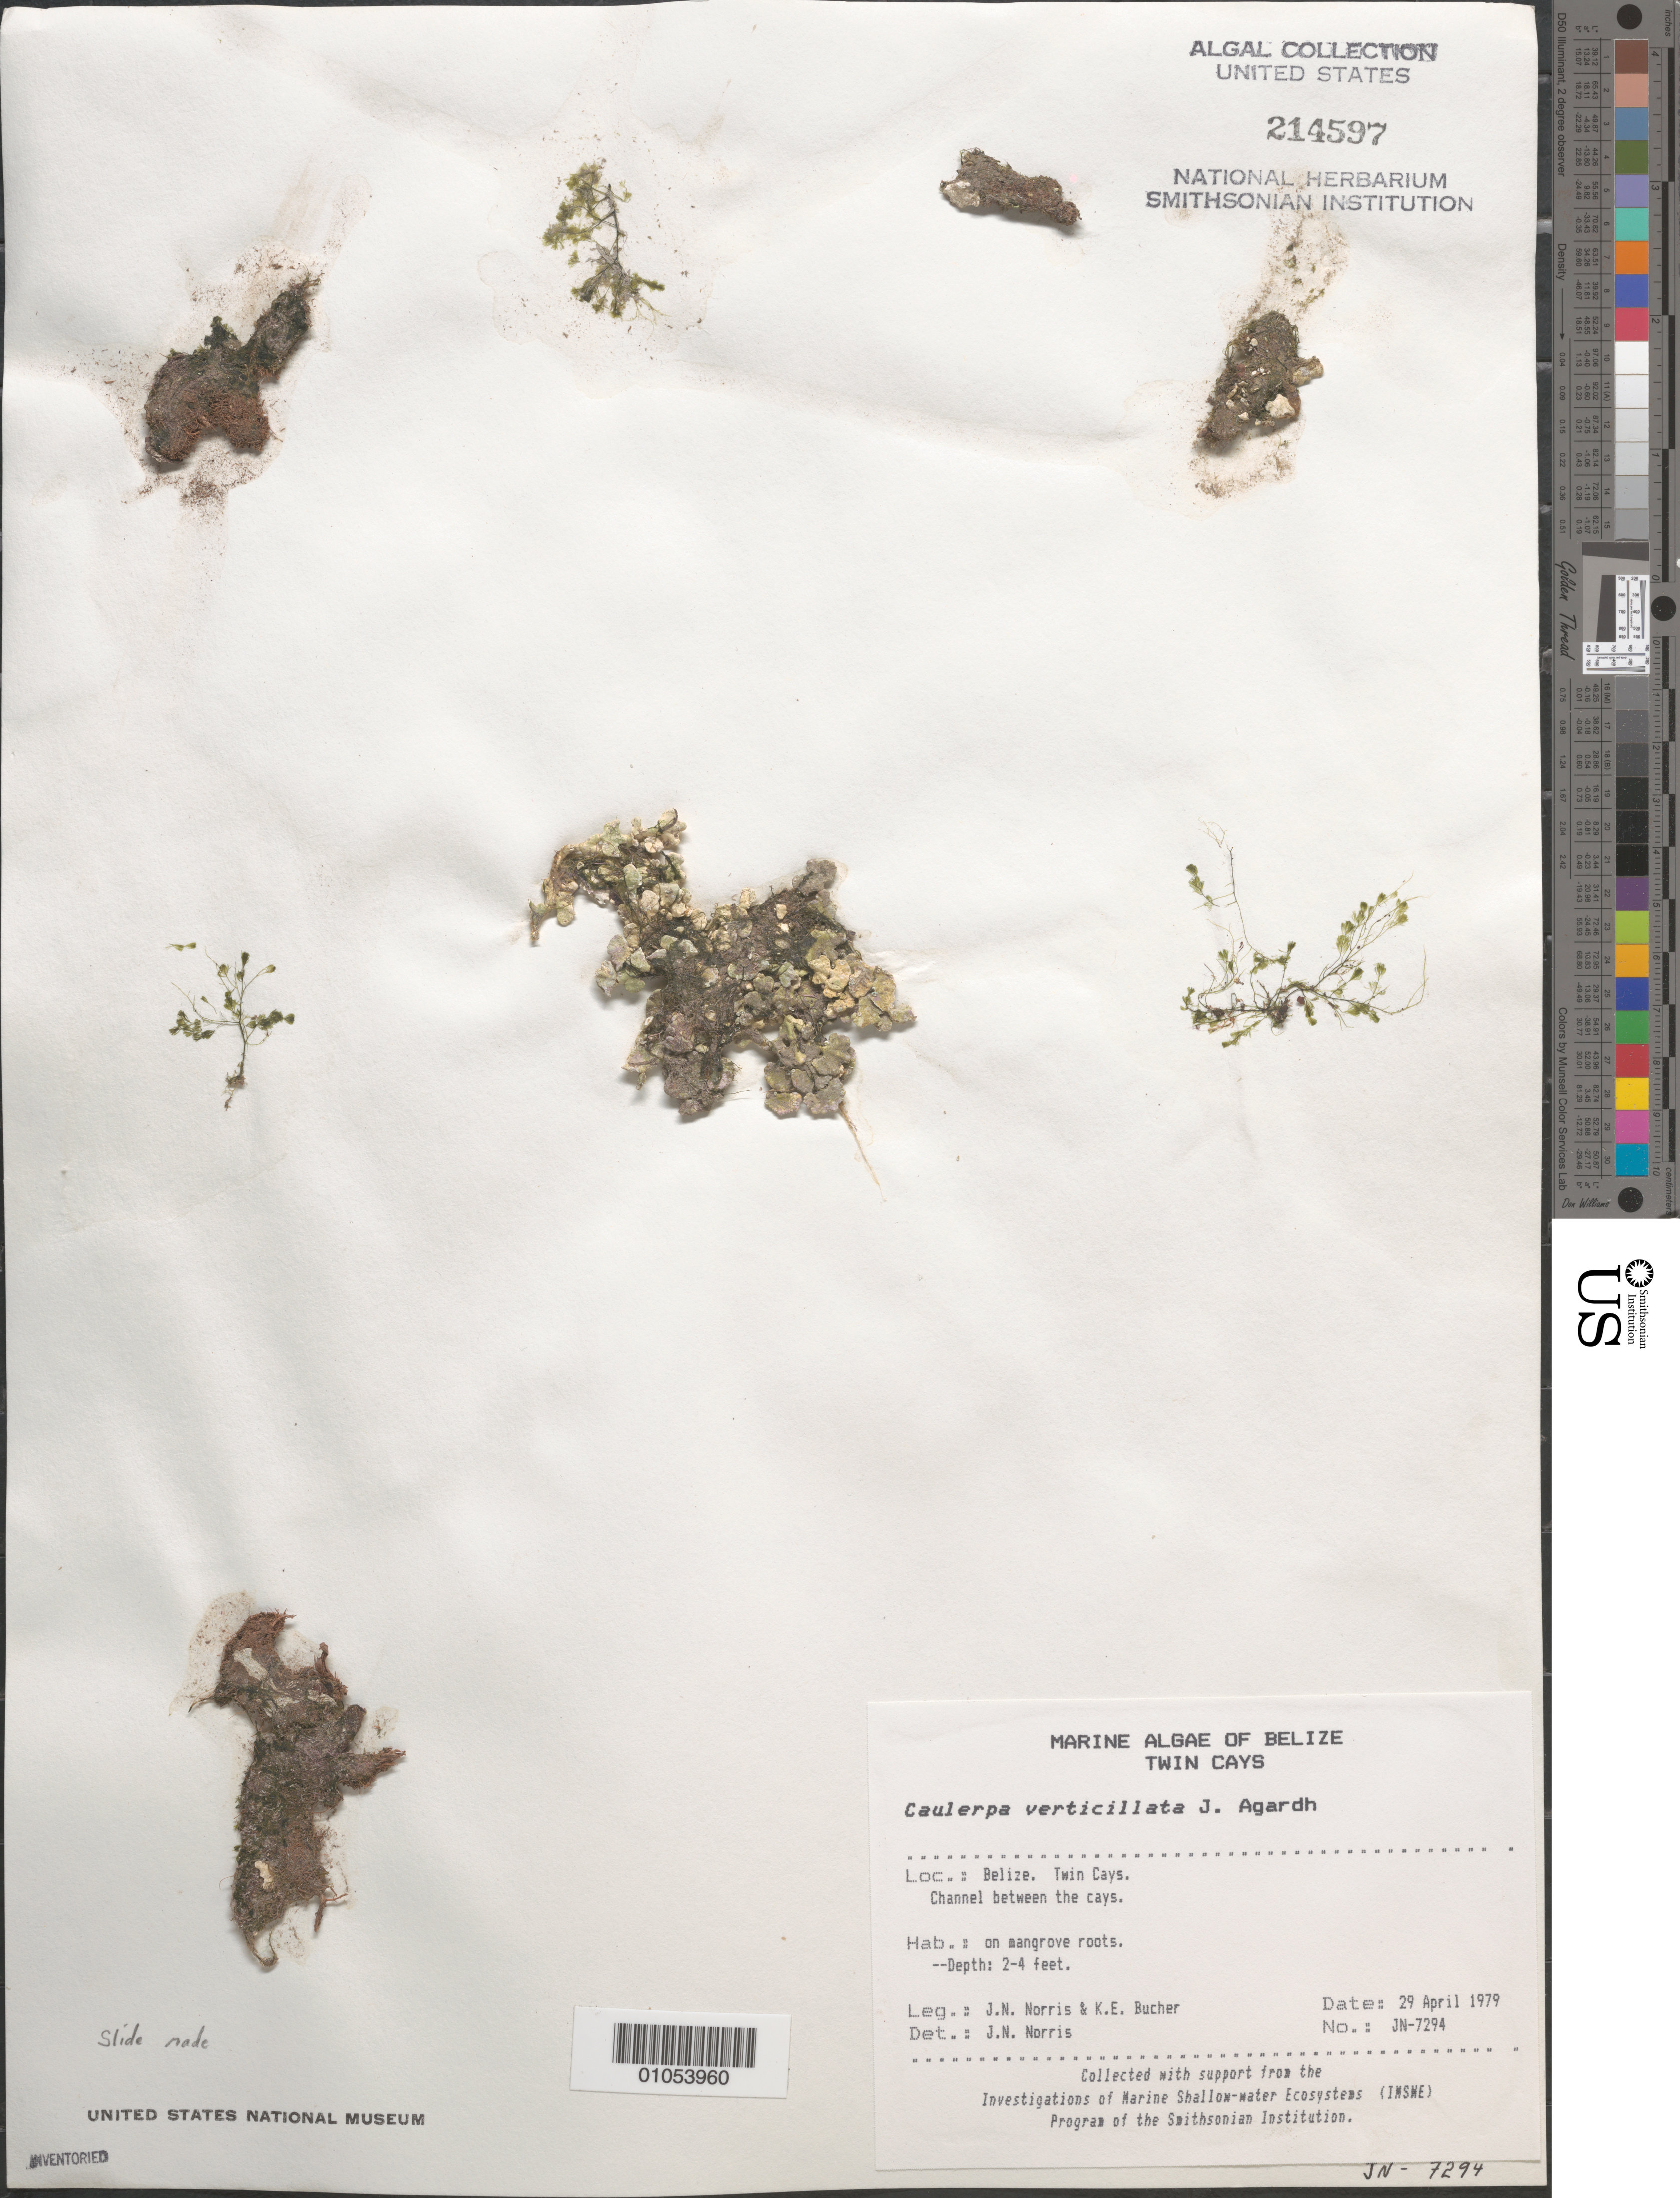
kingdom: Plantae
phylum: Chlorophyta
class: Ulvophyceae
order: Bryopsidales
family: Caulerpaceae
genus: Caulerpa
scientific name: Caulerpa verticillata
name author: J. Agardh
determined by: Norris, James N.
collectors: J. N. Norris & K. E. Bucher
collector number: JN-7294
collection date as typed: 29 Apr 1979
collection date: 1979-04-29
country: Belize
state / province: Stann Creek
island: Twin Cays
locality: Channel between Twin Cays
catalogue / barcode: US 214597